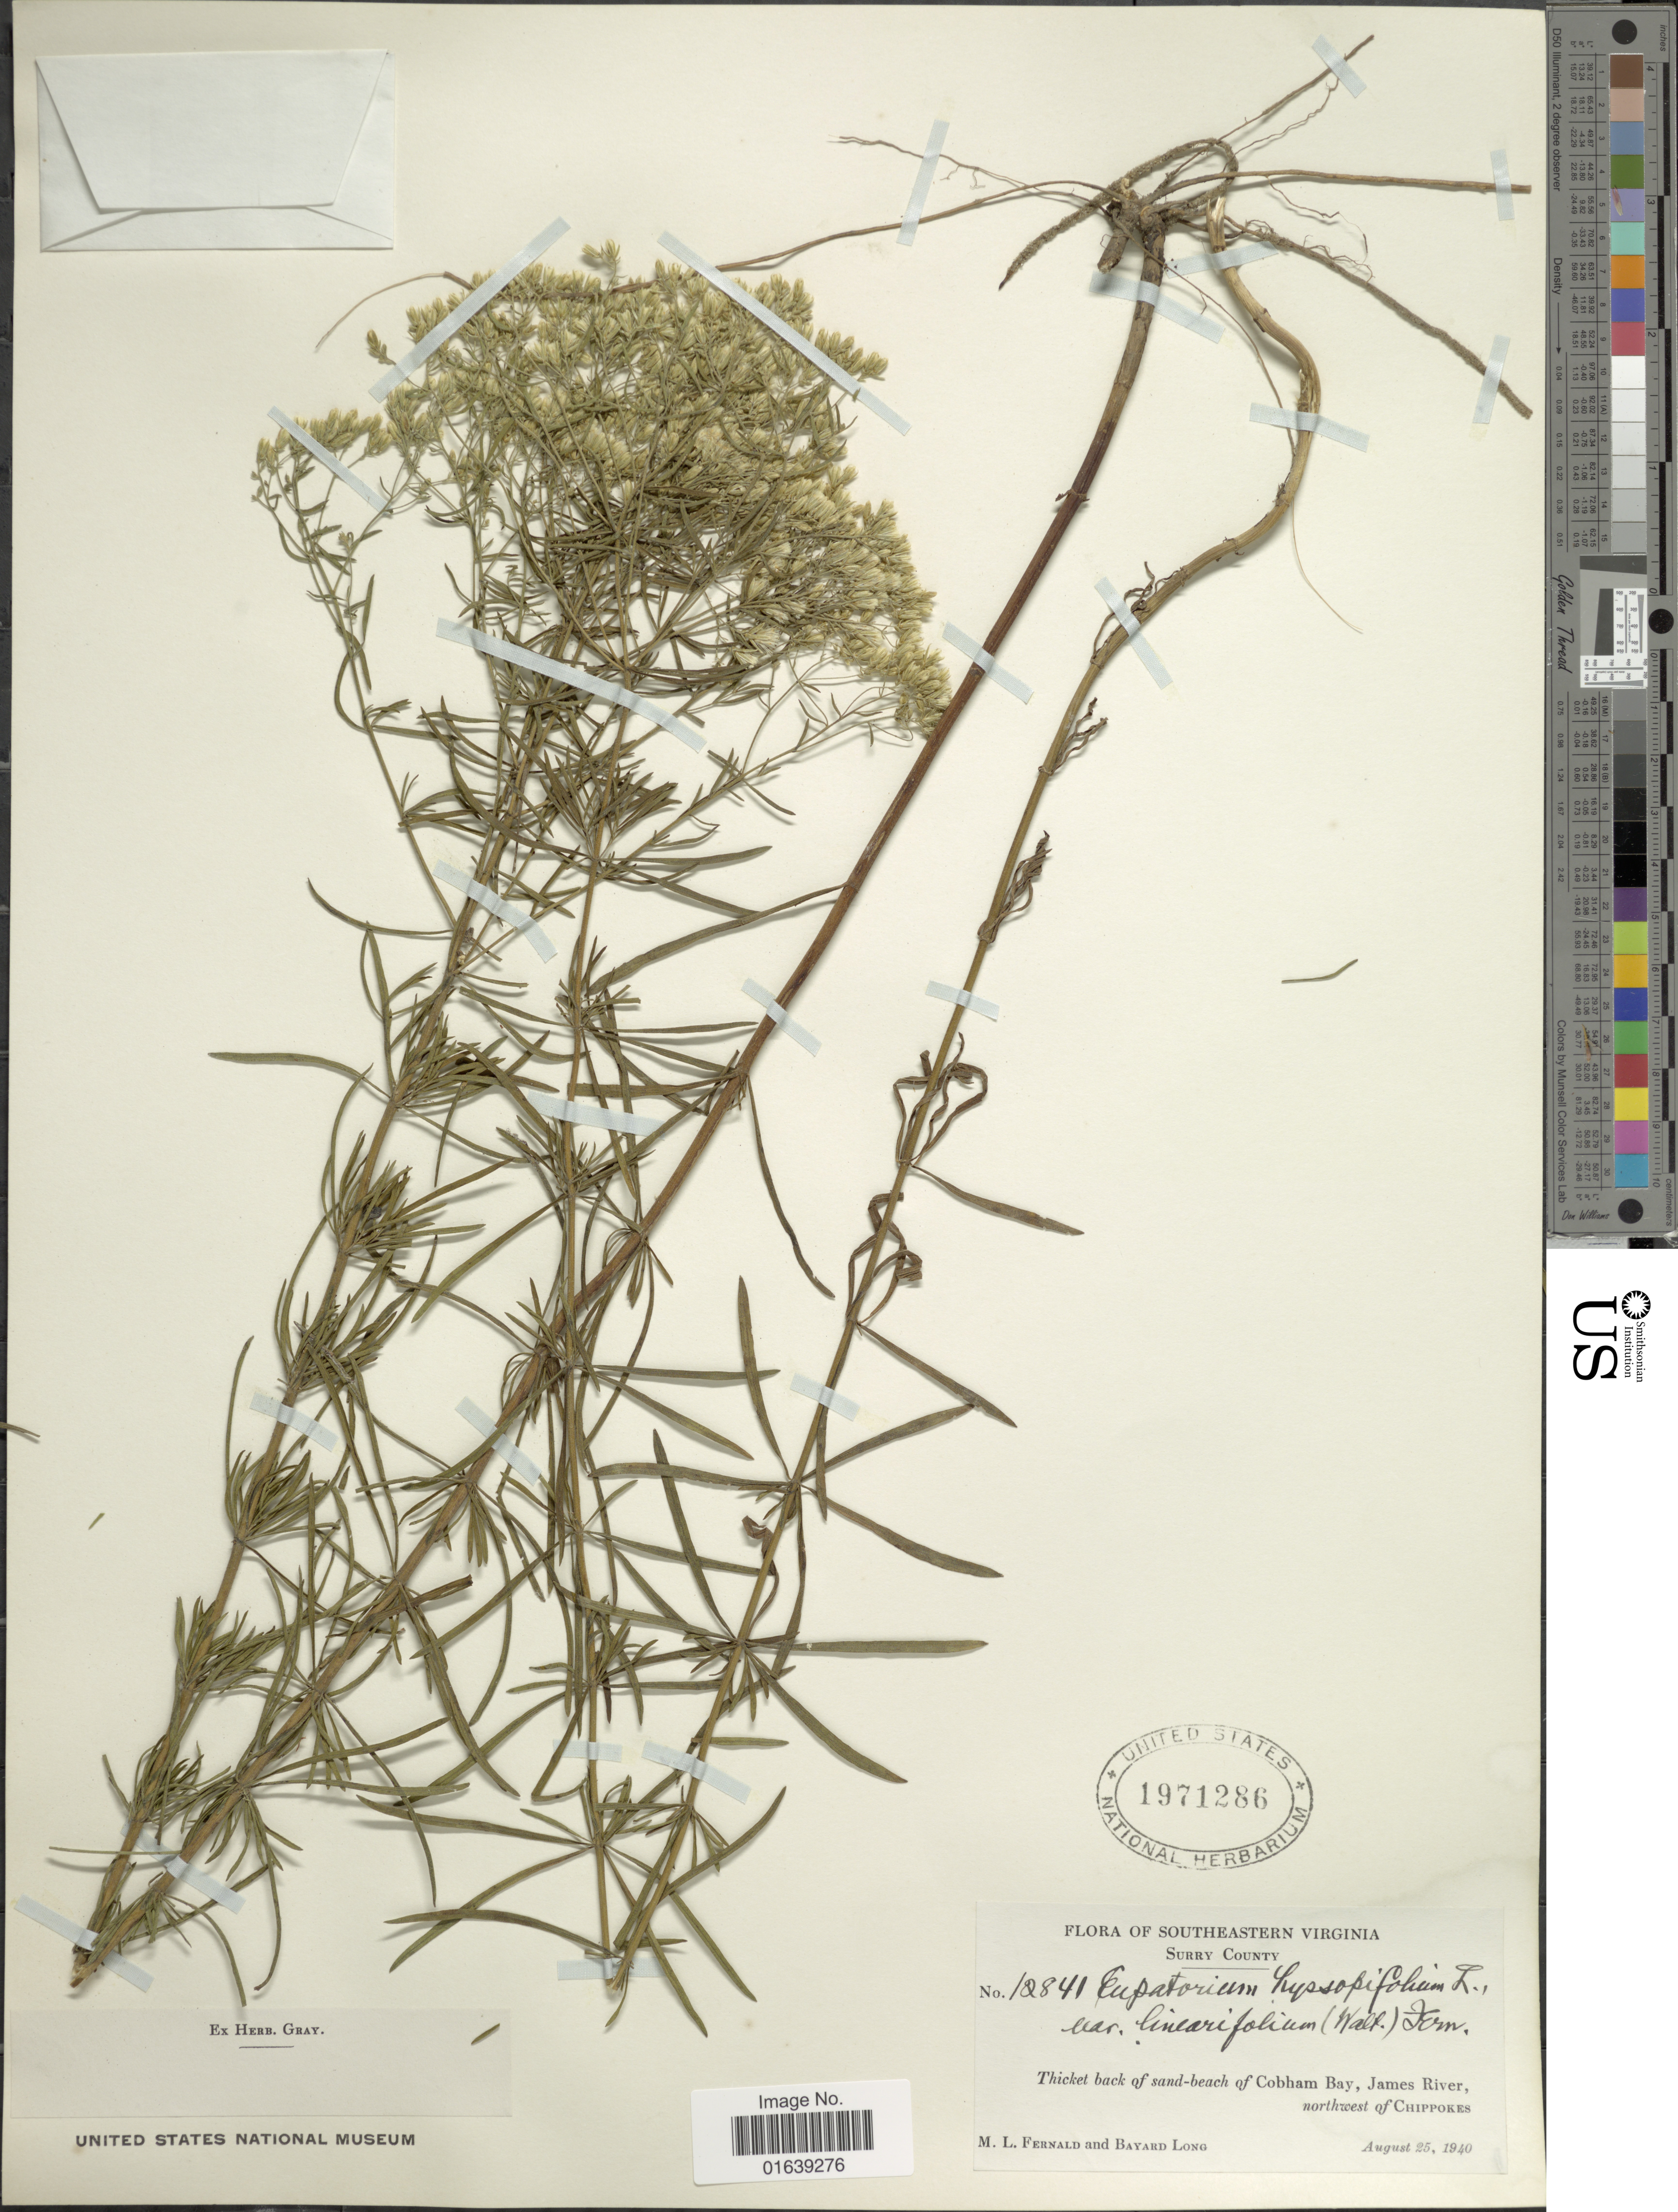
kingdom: Plantae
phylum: Tracheophyta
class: Magnoliopsida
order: Asterales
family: Asteraceae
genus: Eupatorium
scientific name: Eupatorium hyssopifolium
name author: L.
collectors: M. L. Fernald & B. Long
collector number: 12841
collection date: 1940-08-25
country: United States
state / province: Virginia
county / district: Surry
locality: Southeastern Virginia Surry County. Thicket back of sand-beach of Cobham Bay, James River, northwest of Chippokes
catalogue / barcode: US 1971286